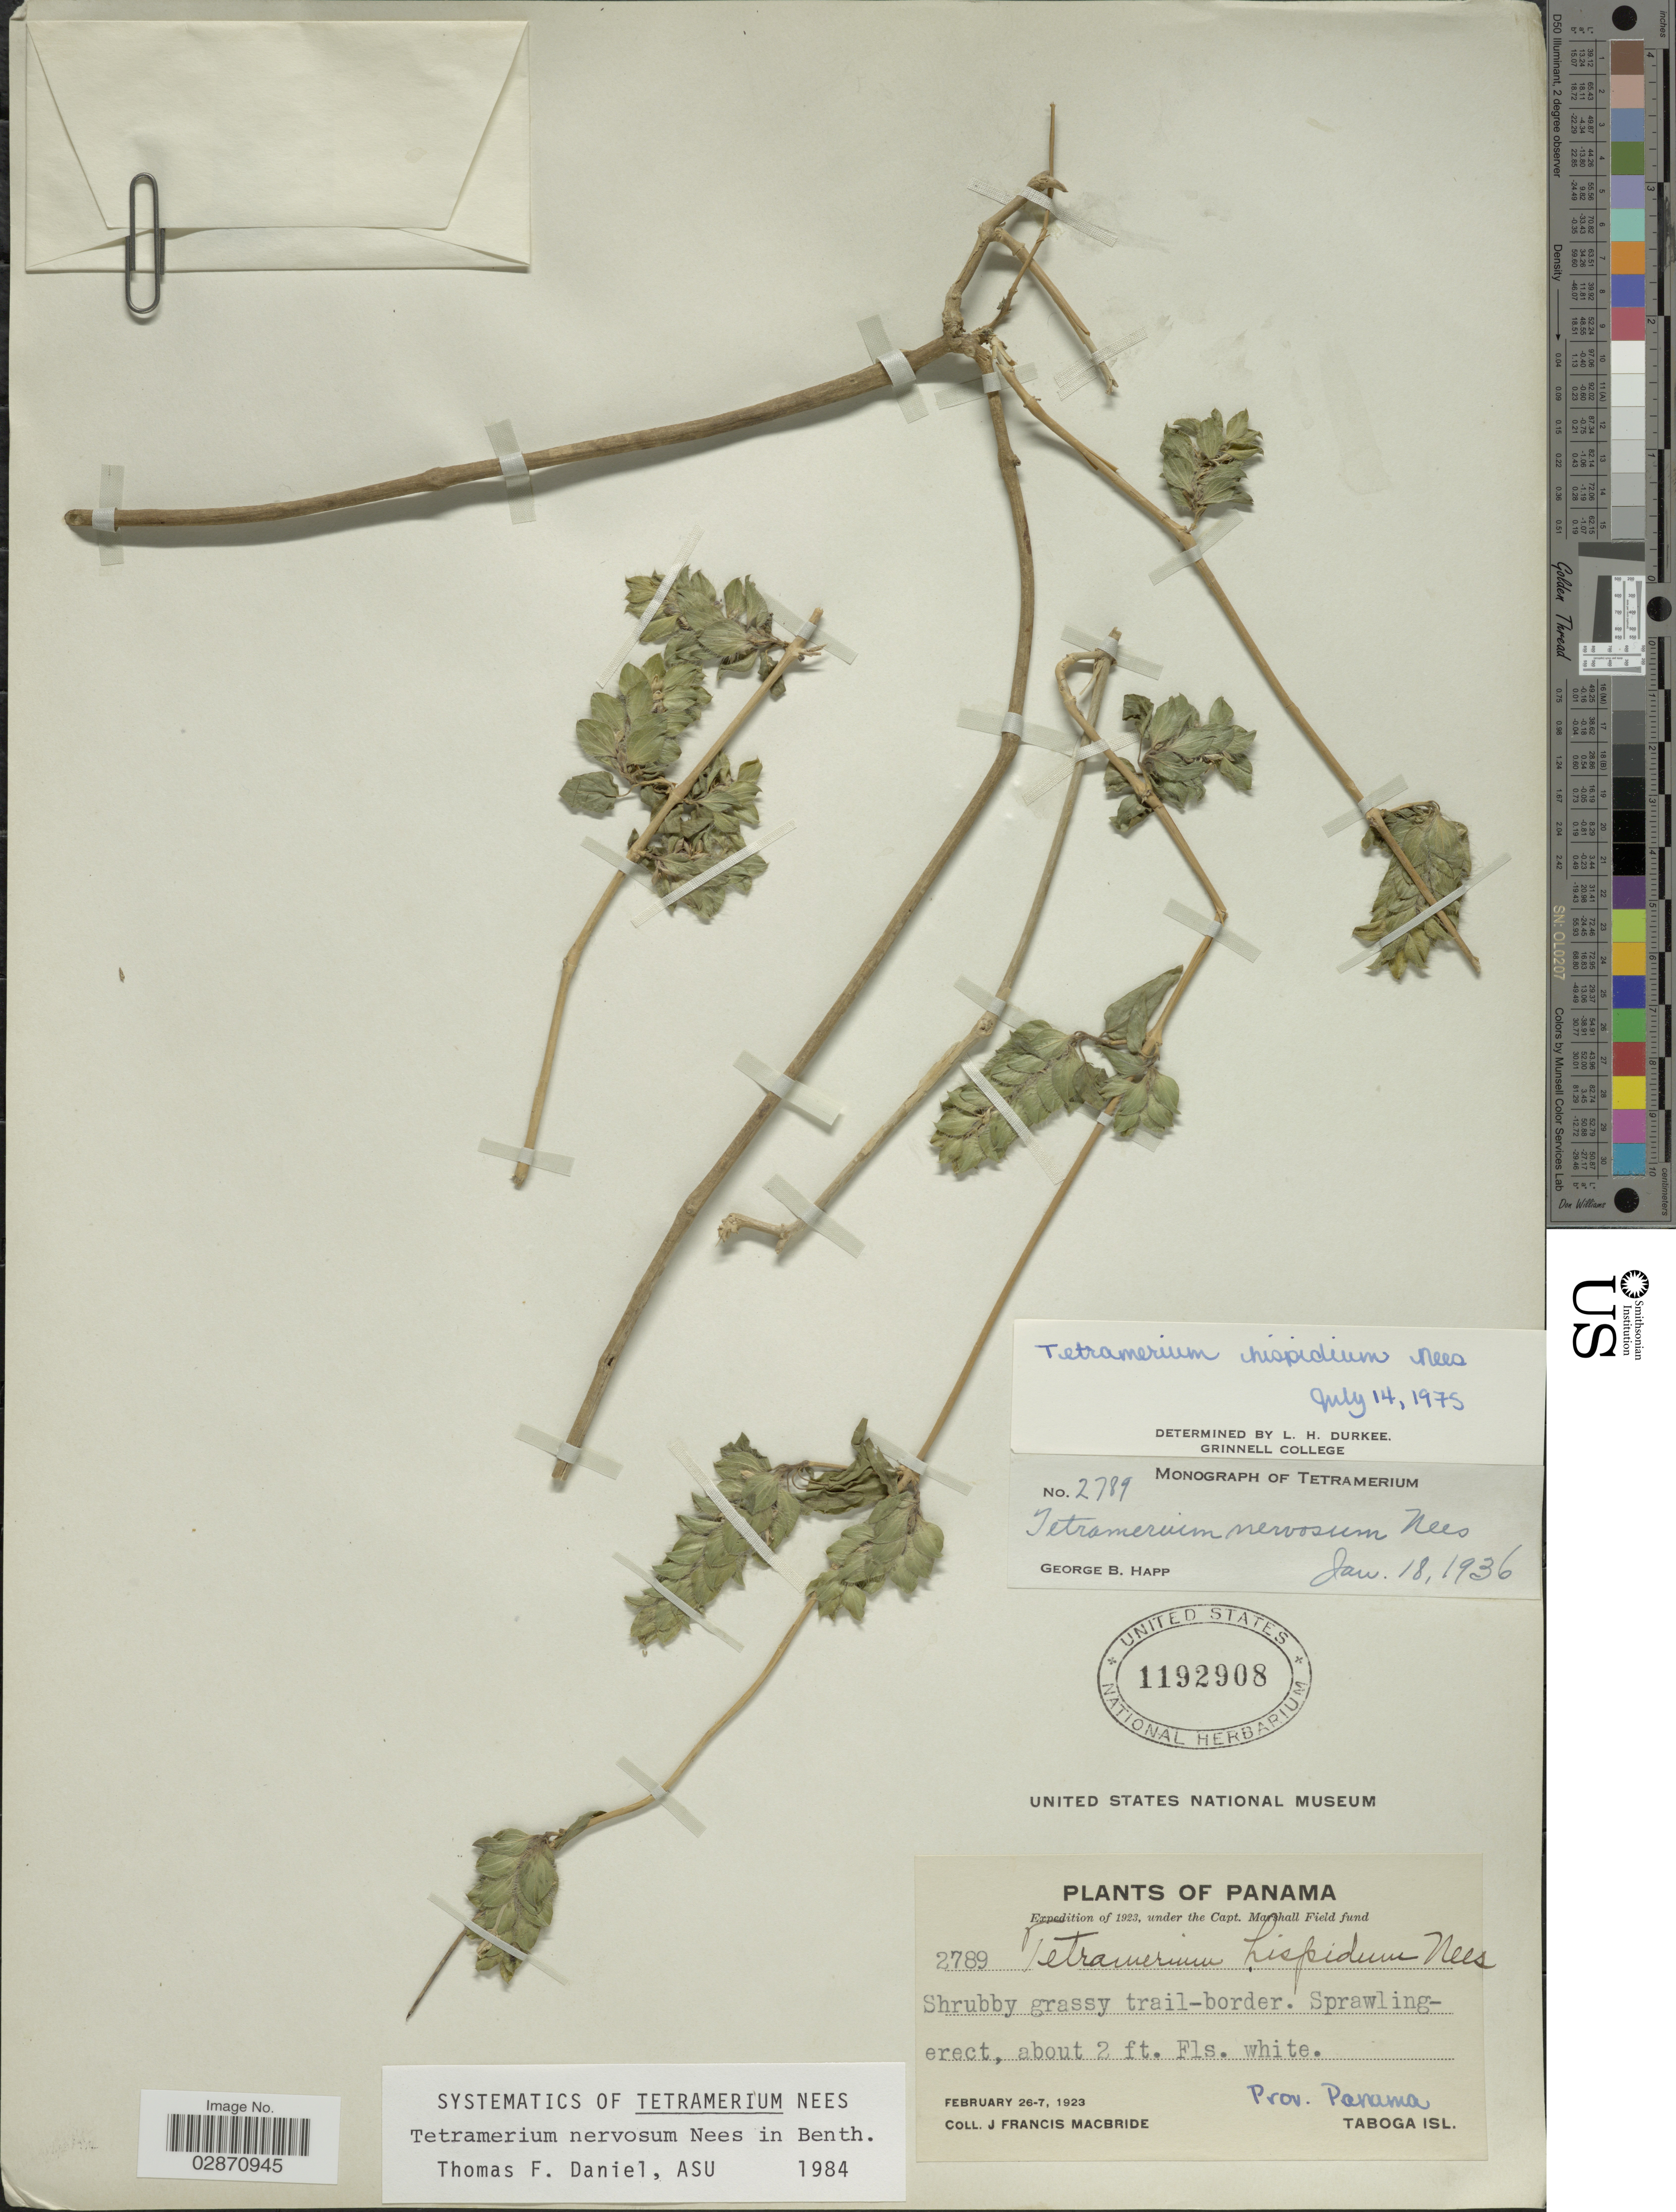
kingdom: Plantae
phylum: Tracheophyta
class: Magnoliopsida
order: Lamiales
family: Acanthaceae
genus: Tetramerium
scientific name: Tetramerium nervosum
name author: Nees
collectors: J. F. Macbride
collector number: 2789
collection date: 1923-02-07/1923-02-26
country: Panama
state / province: Panamá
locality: Taboga Isl.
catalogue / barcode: US 1192908